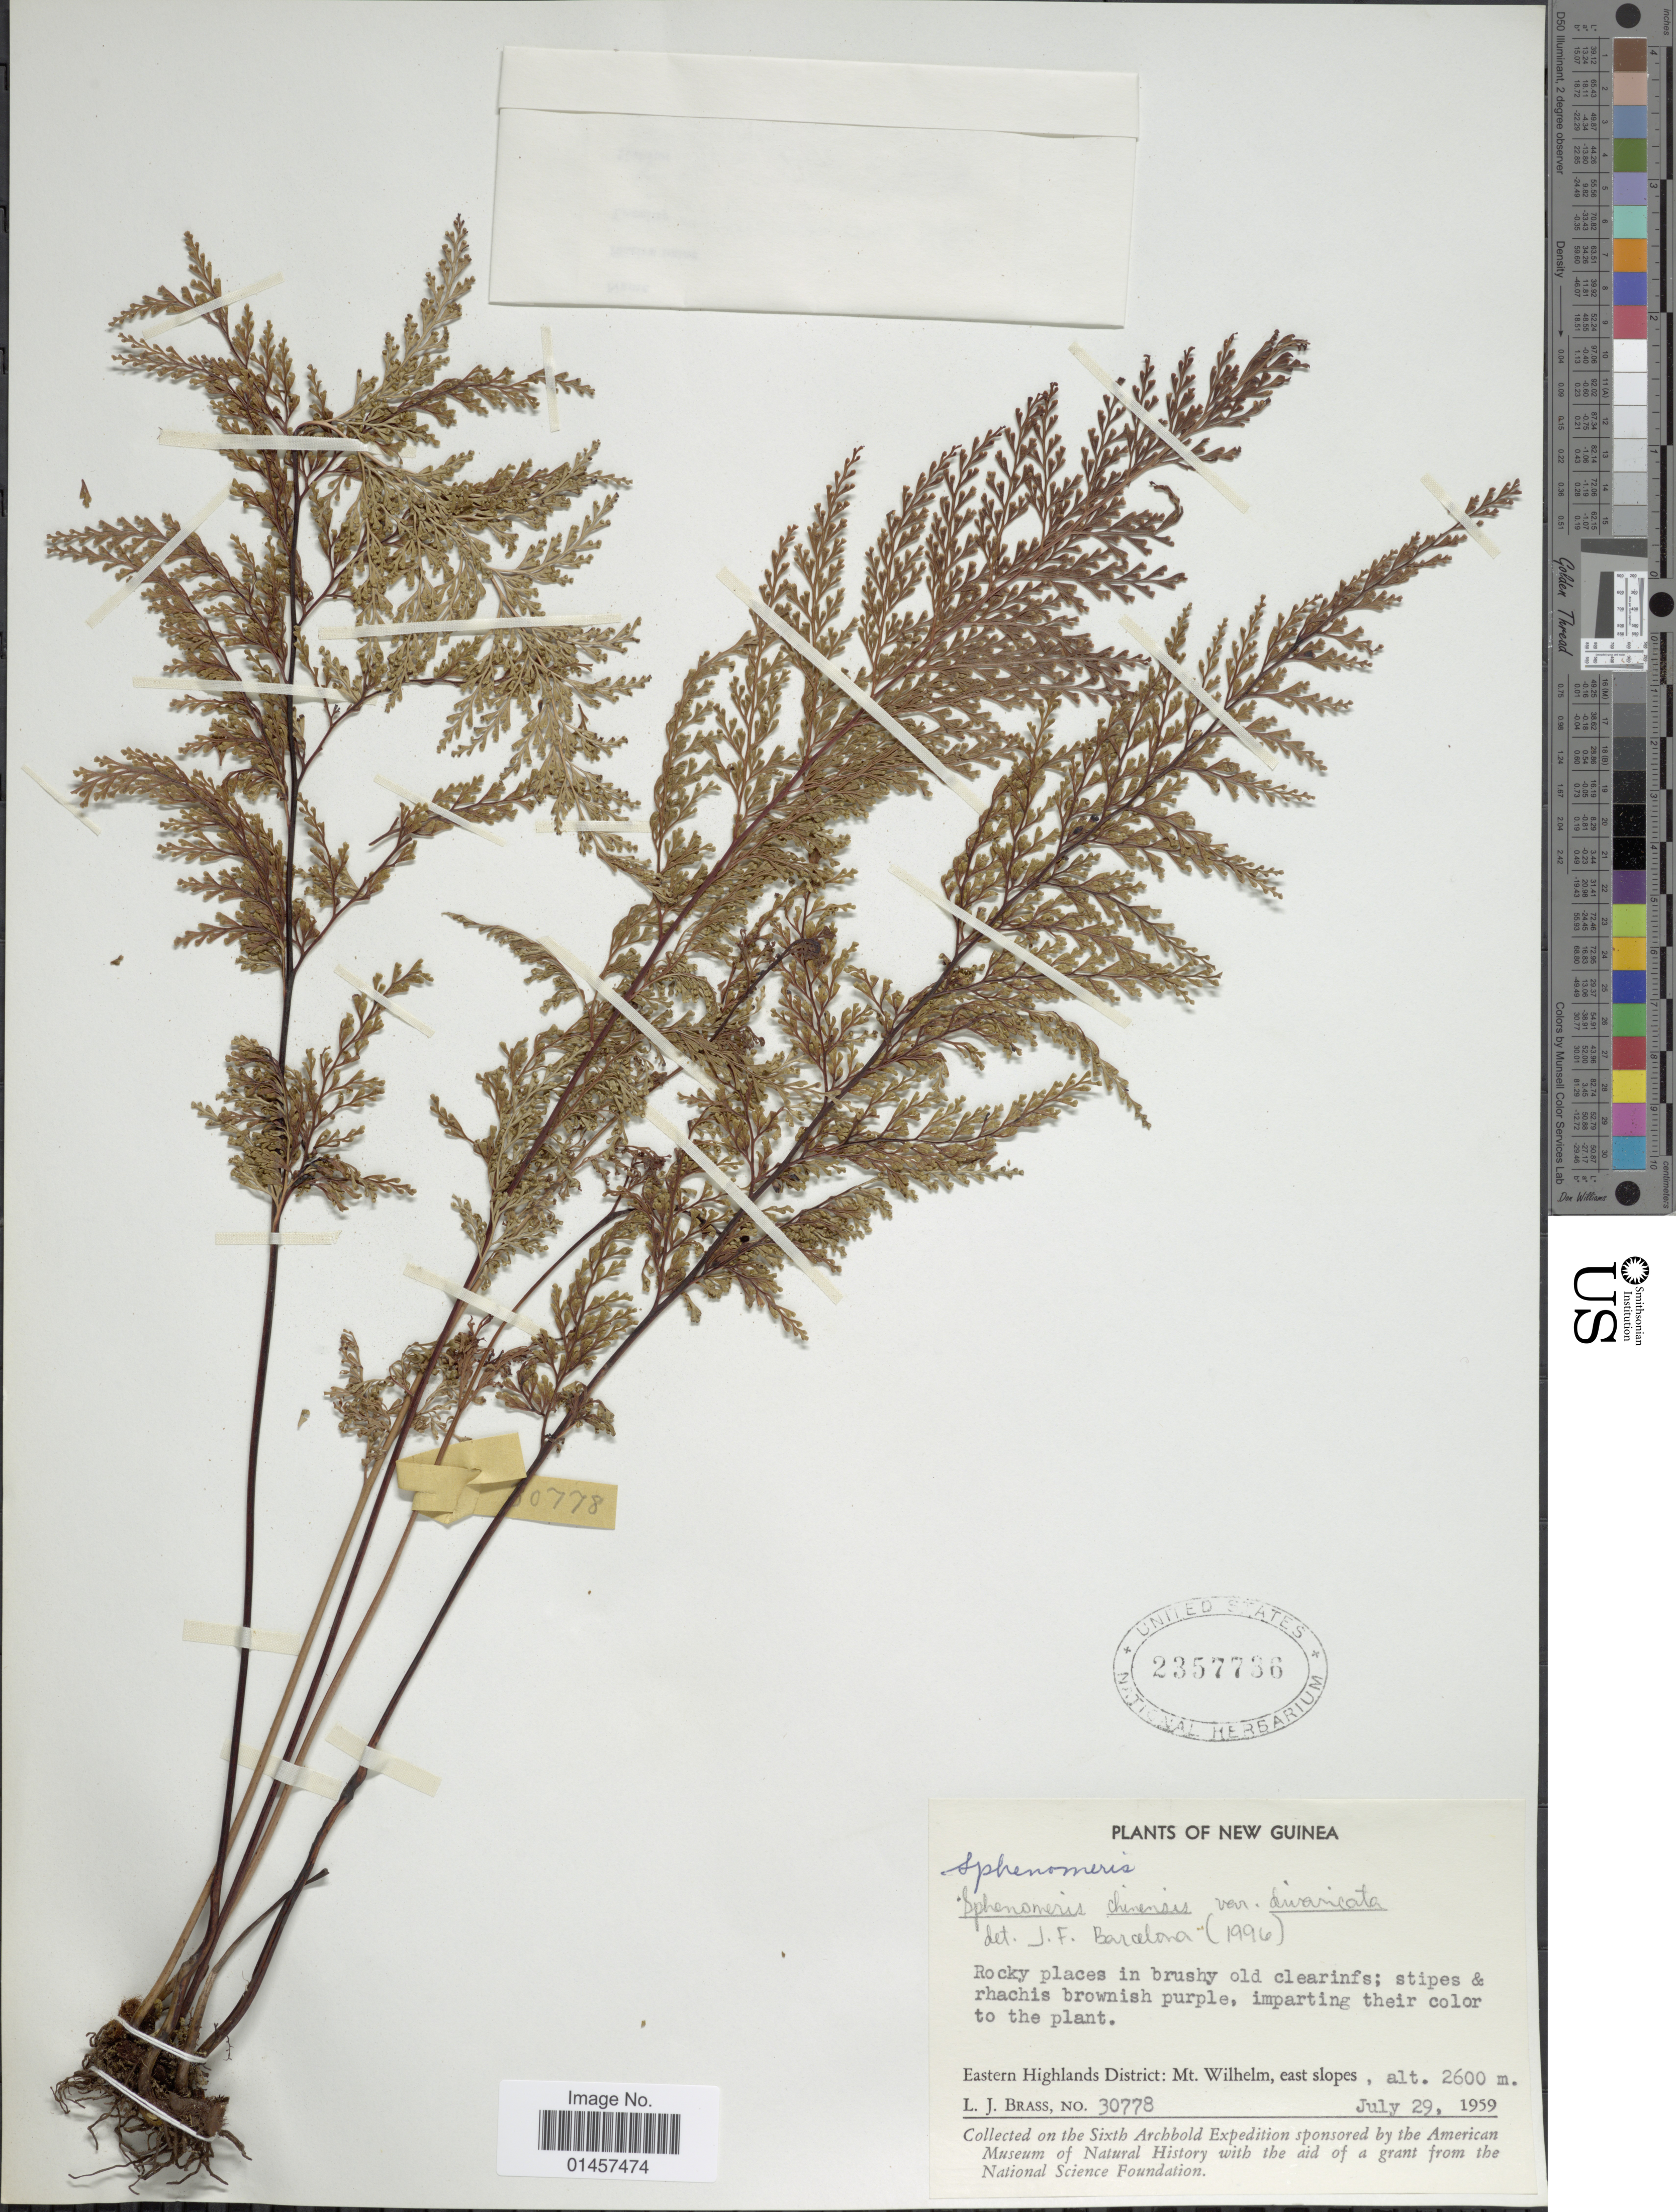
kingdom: Plantae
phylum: Tracheophyta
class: Polypodiopsida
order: Polypodiales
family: Lindsaeaceae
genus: Sphenomeris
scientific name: Sphenomeris chinensis var. divaricata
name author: (Christ) K.U. Kramer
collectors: L. J. Brass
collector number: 30778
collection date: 1959-07-29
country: Papua New Guinea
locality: New Guinea, Eastern Highlands District: Mt. Wilhelm, east slopes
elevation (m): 2600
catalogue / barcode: US 2357736